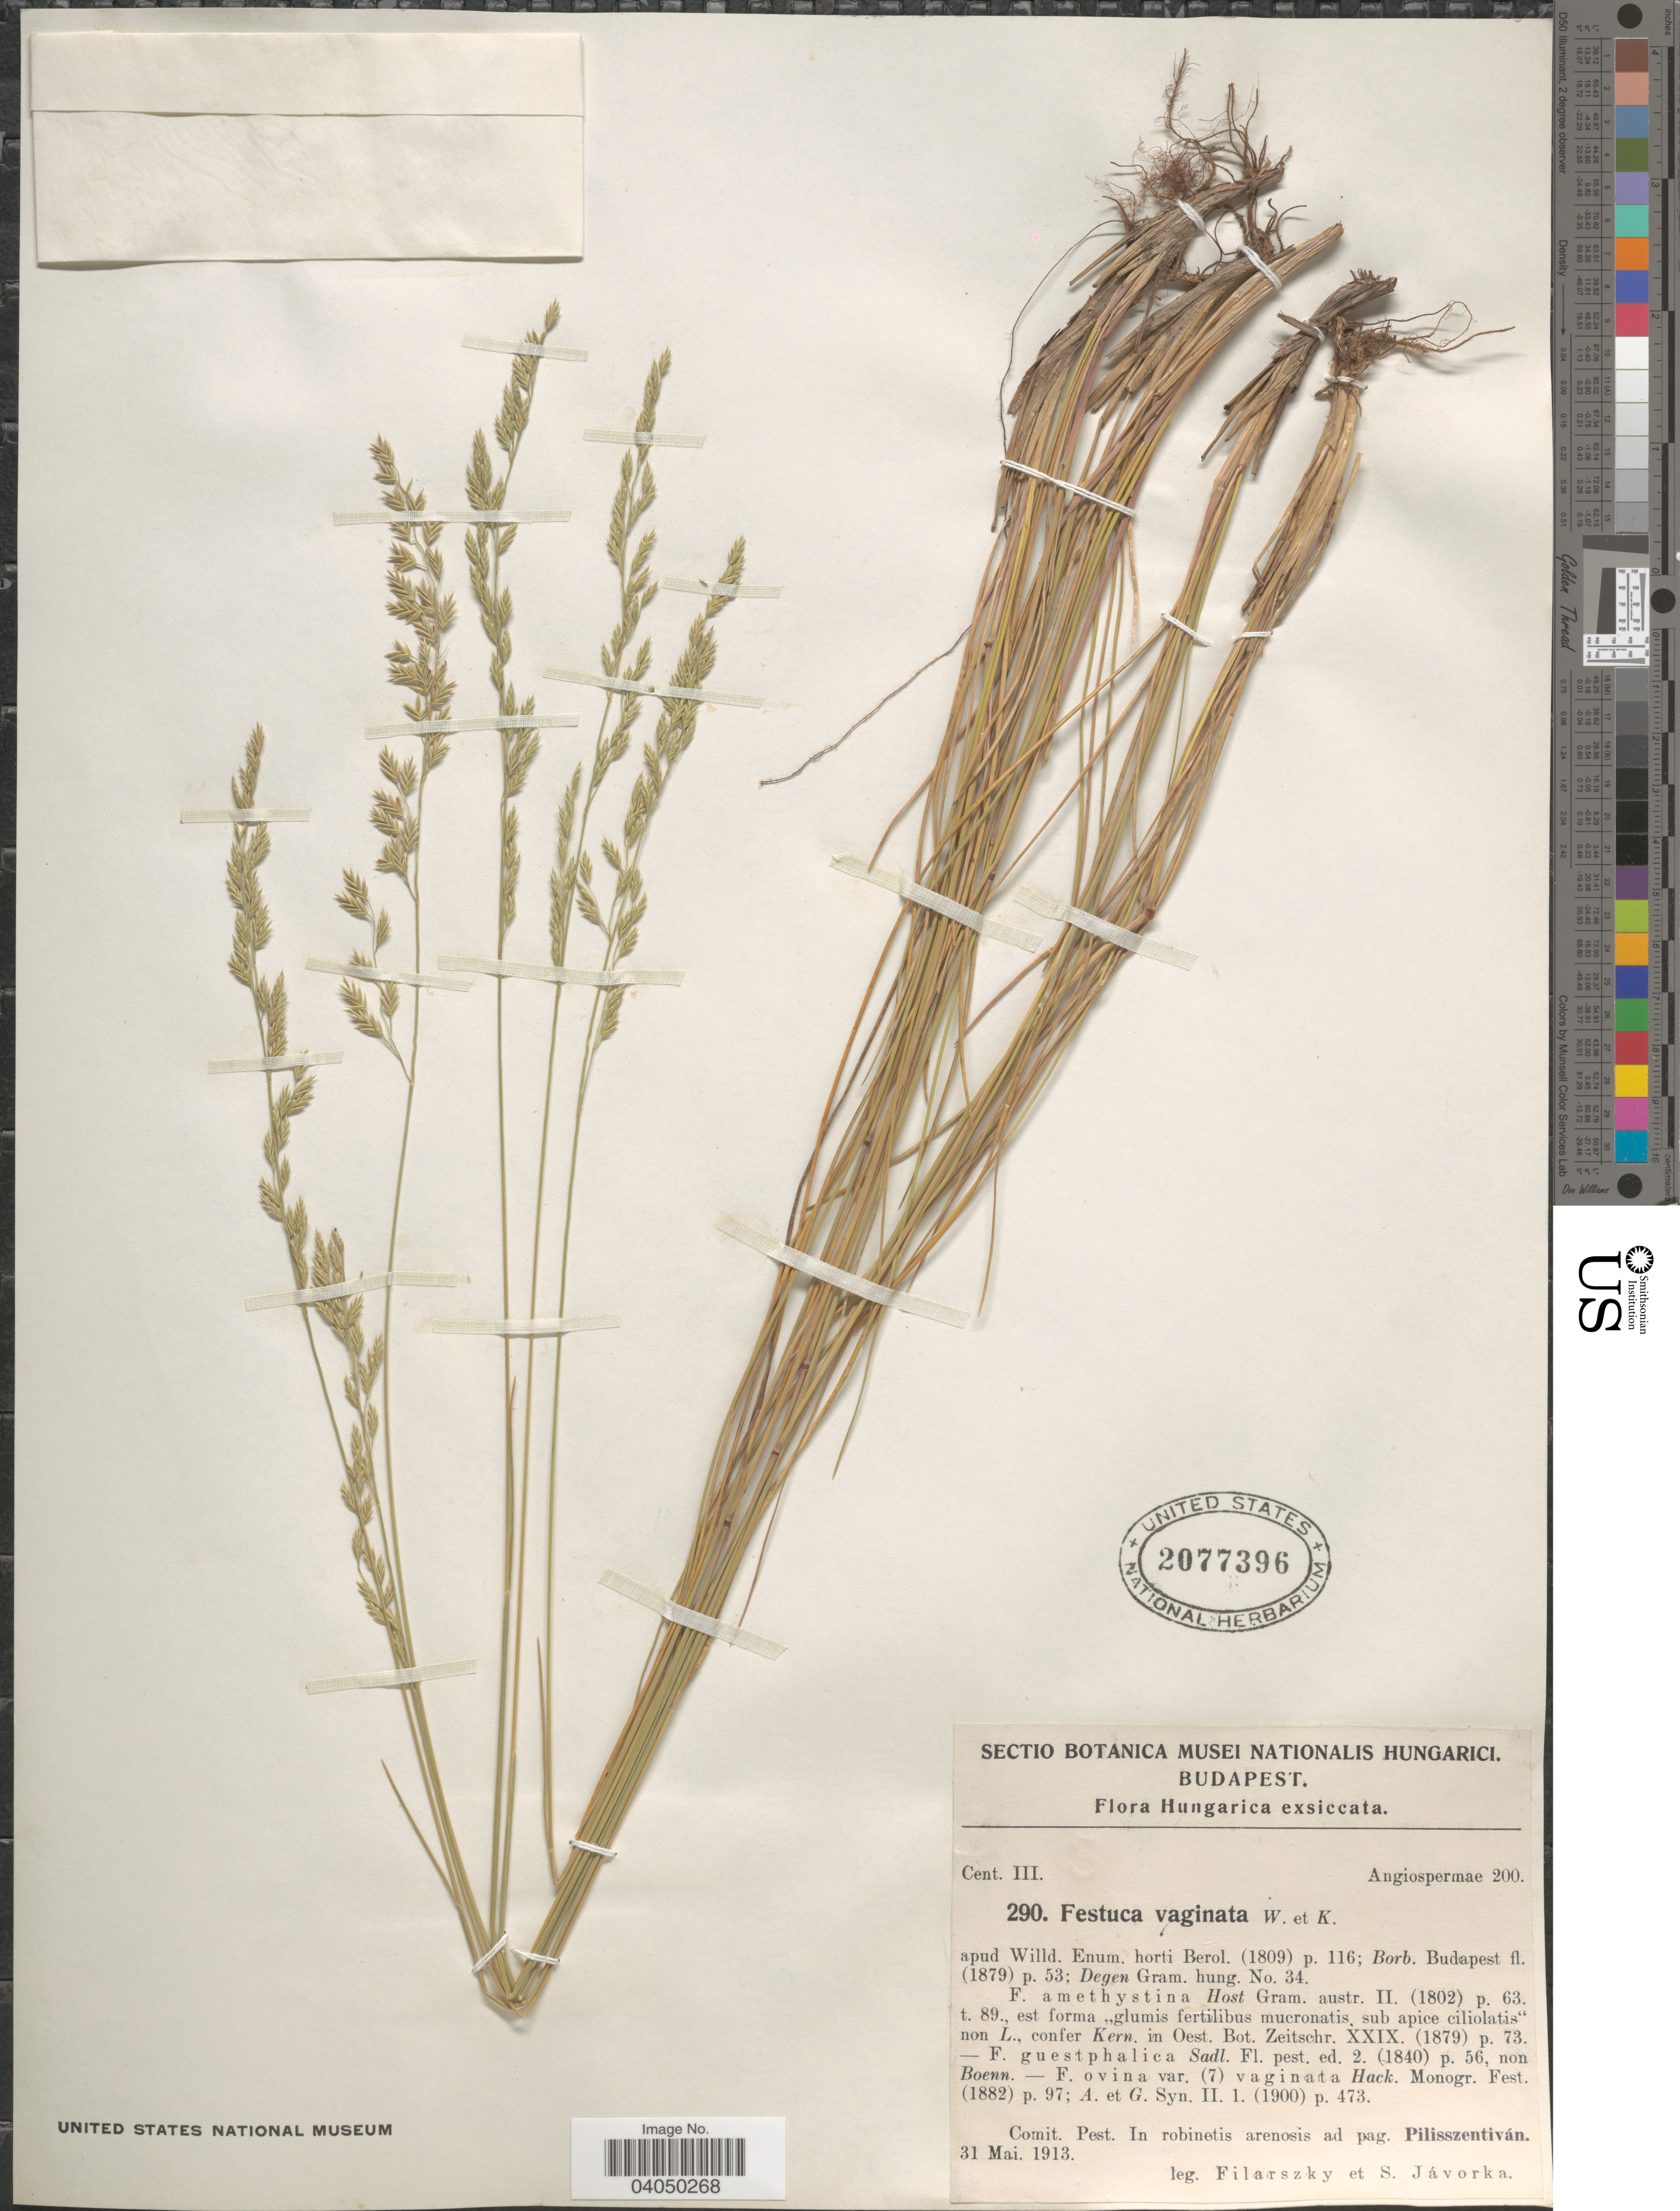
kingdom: Plantae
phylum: Tracheophyta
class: Liliopsida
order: Poales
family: Poaceae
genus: Festuca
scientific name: Festuca vaginata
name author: Waldst. & Kit. ex Willd.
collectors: Filarszky & S. Javorka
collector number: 290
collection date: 1913-05-31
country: Hungary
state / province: Pest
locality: Comit. Pest. In robinetis arenosis ad pag. Pilisszentiván.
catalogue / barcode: US 2077396